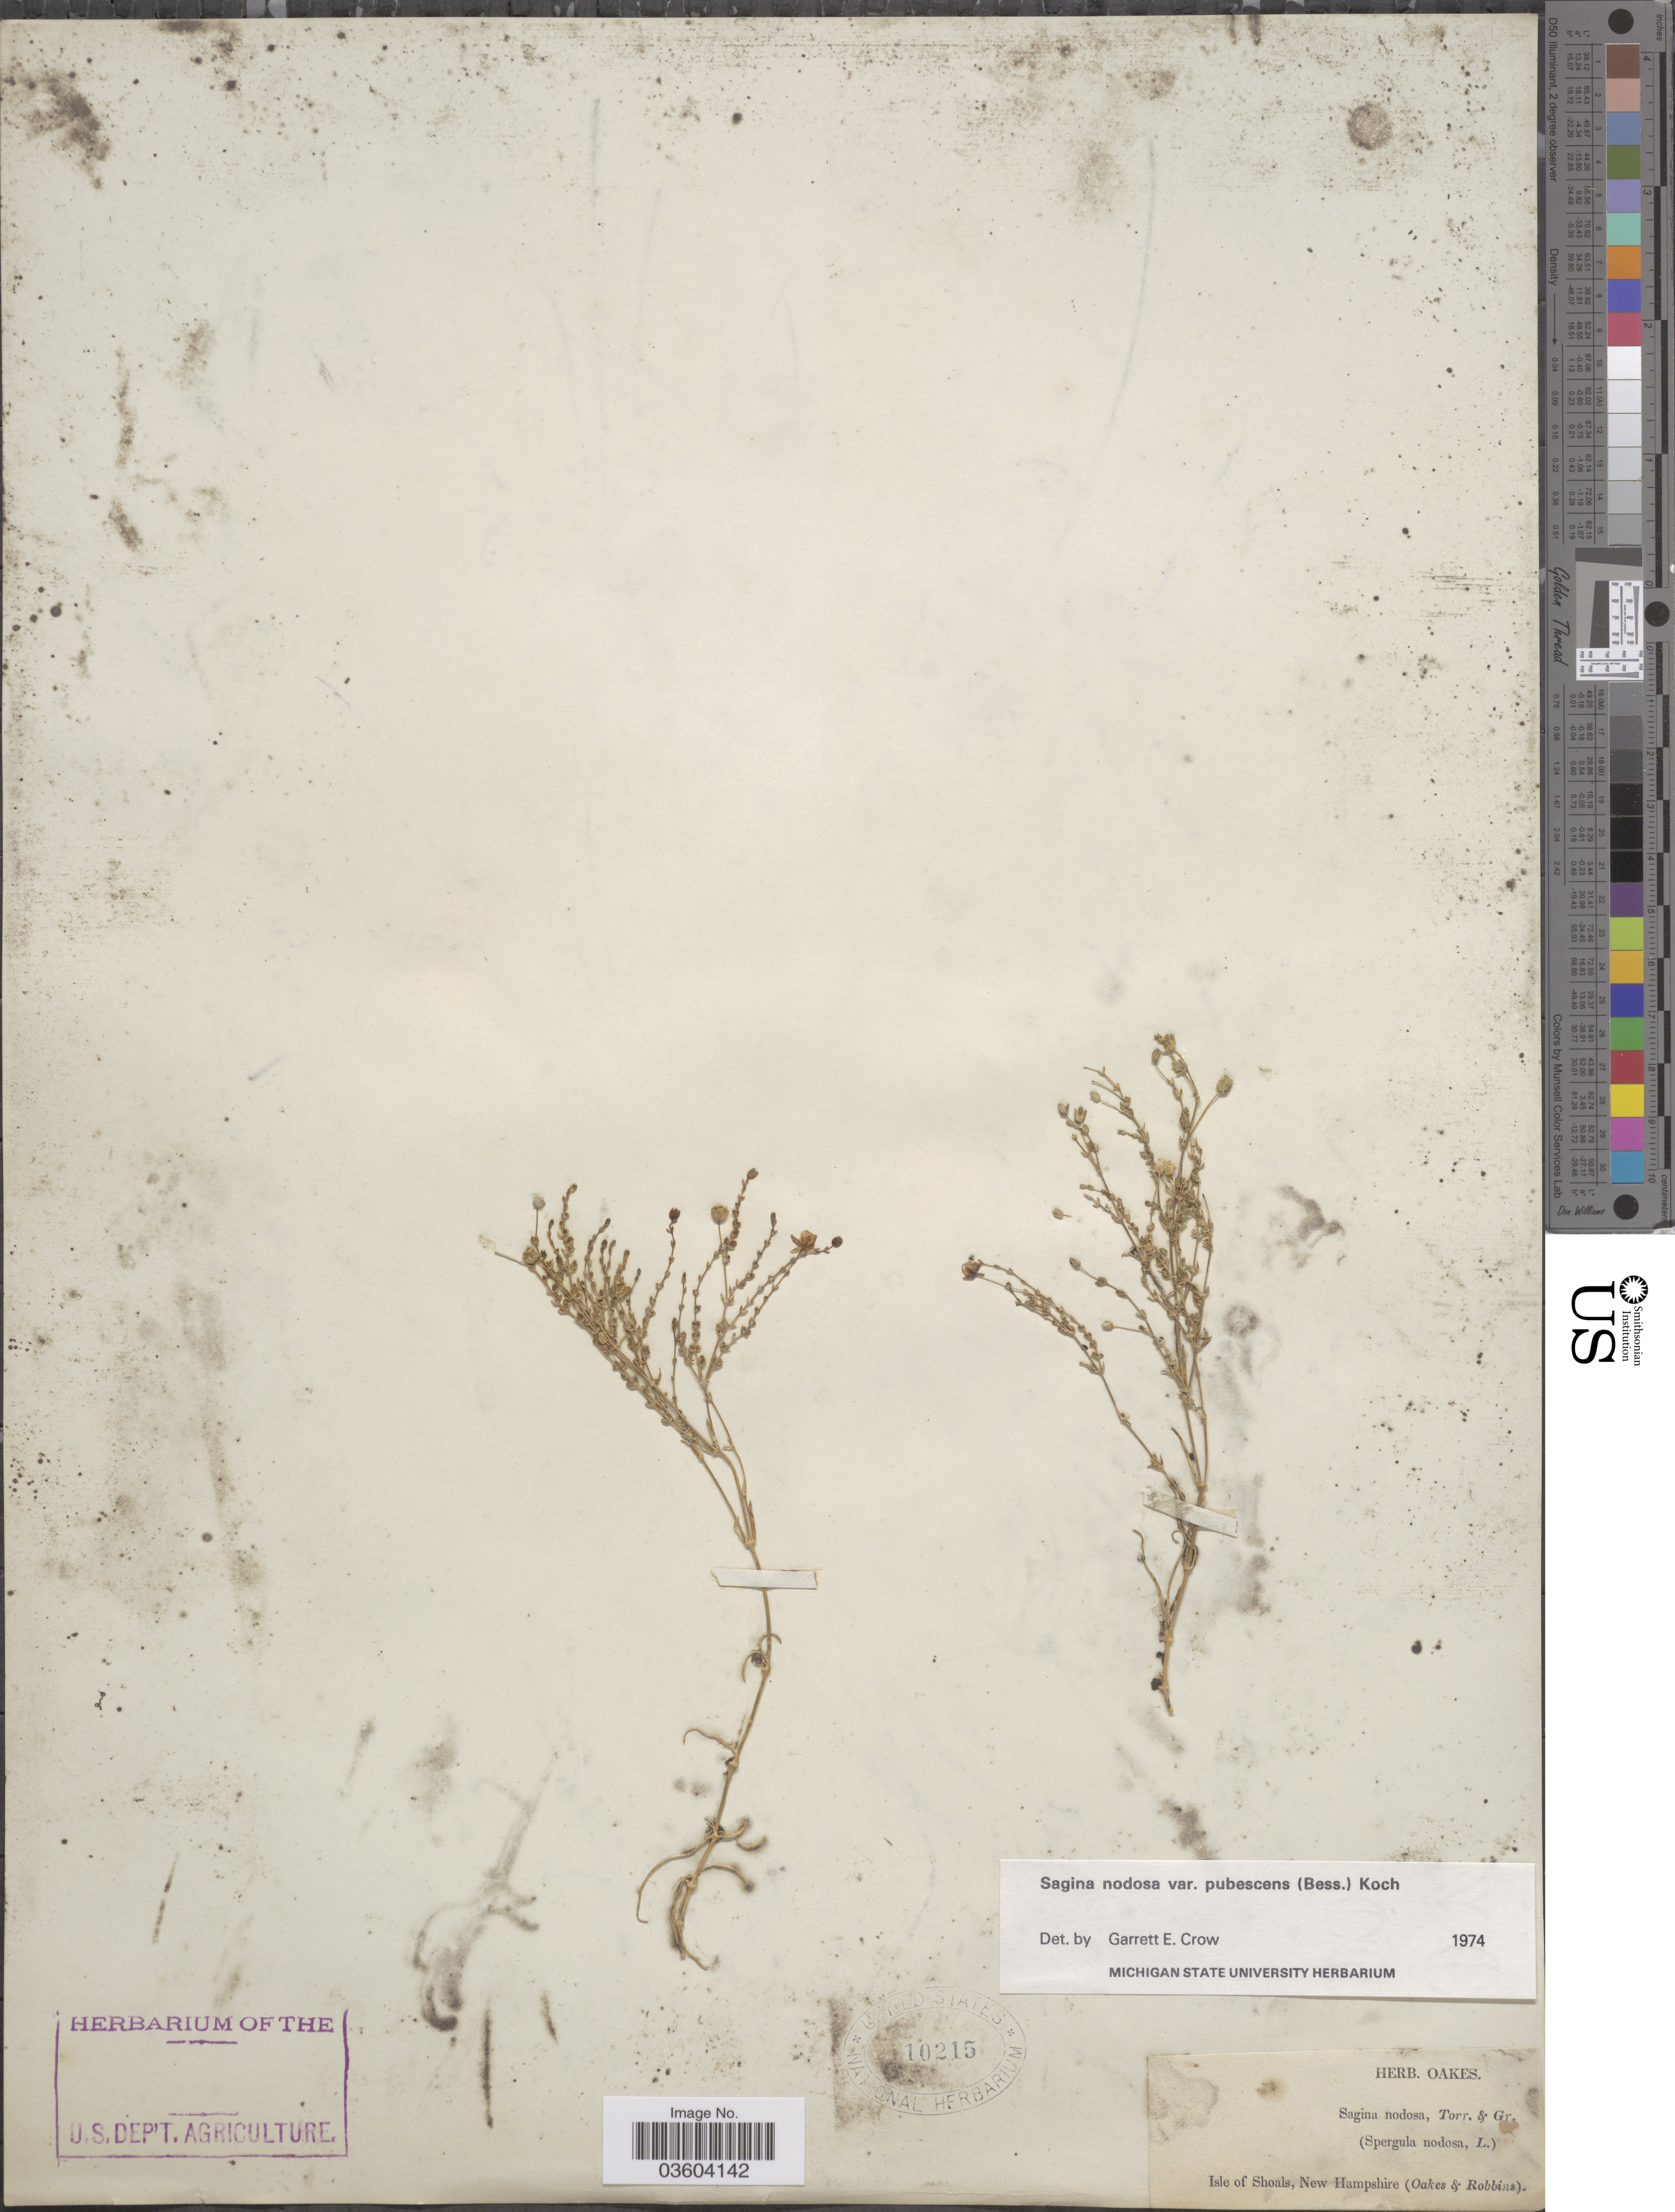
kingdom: Plantae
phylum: Tracheophyta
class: Magnoliopsida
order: Caryophyllales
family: Caryophyllaceae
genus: Sagina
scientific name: Sagina nodosa var. pubescens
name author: Mert. & W.D.J. Koch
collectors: -. Oakes & Robbins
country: United States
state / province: New Hampshire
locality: Isle of Shoals.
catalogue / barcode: US 10215